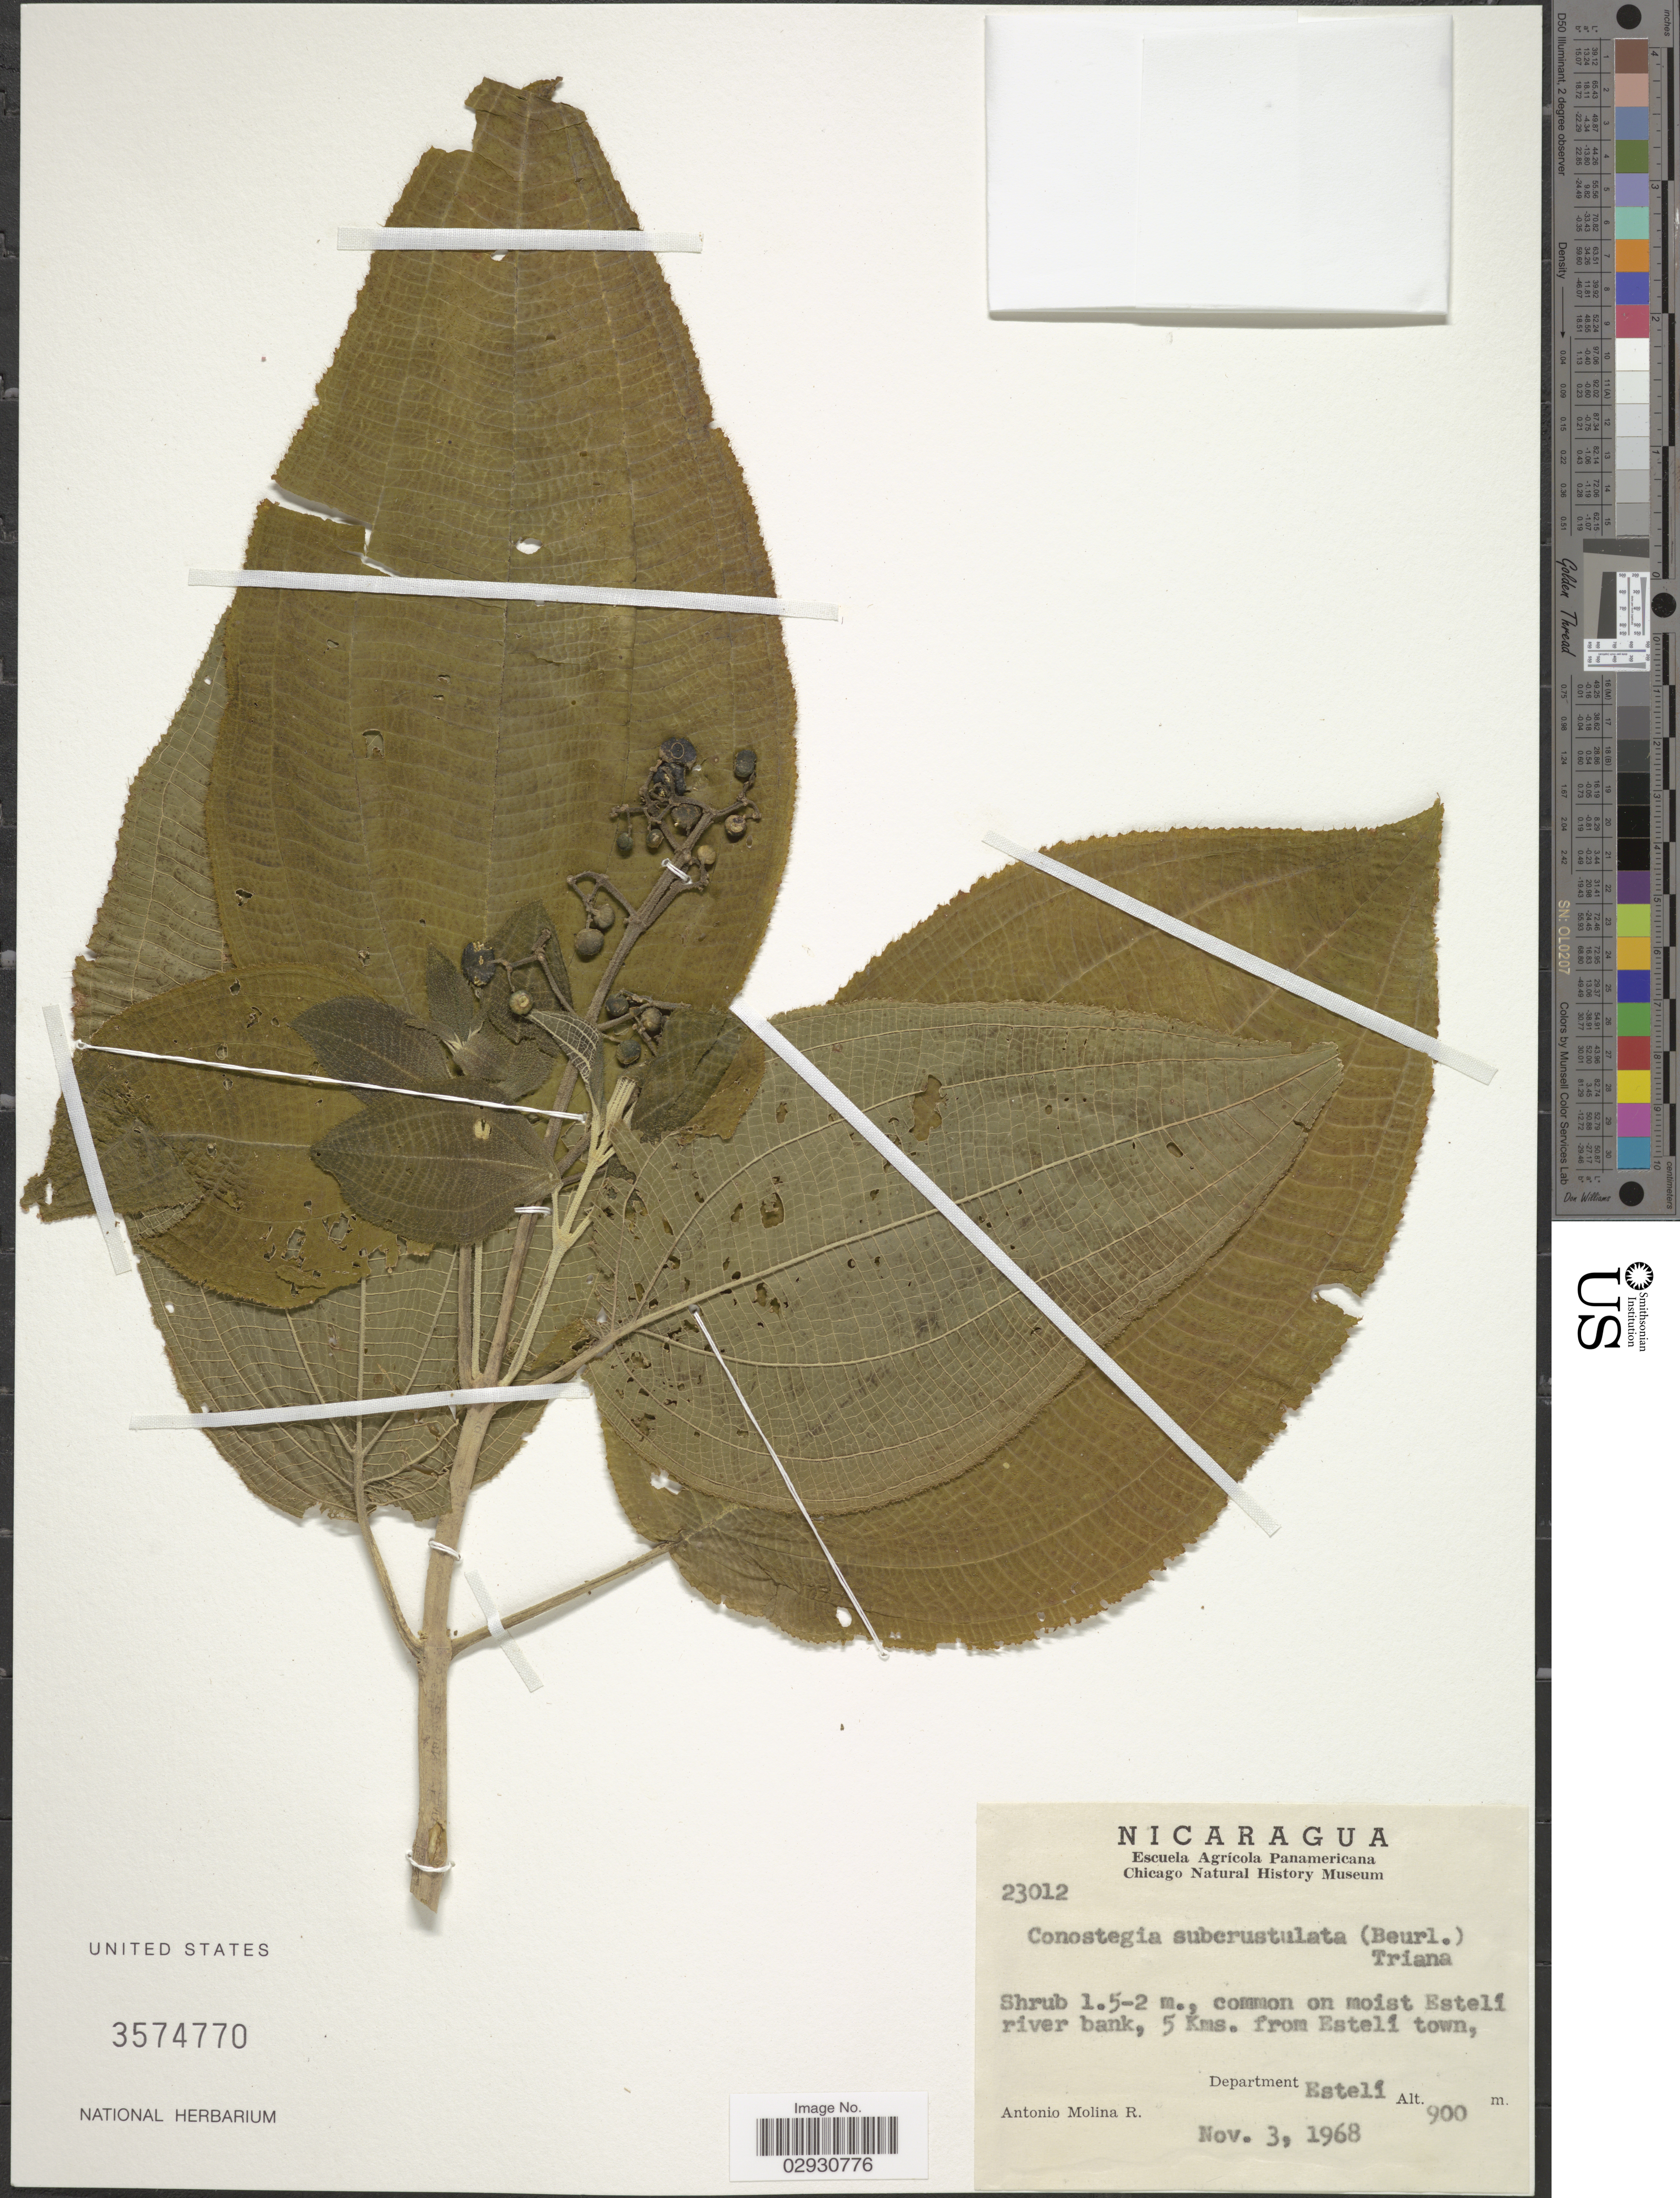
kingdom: Plantae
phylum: Tracheophyta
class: Magnoliopsida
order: Myrtales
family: Melastomataceae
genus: Conostegia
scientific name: Conostegia subcrustulata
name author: (Beurl.) Triana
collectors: A. Molina R.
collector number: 23012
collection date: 1968-11-03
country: Nicaragua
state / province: Esteli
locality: Common on moist Estelí river bank, 5 Kms. from Estelí town, Department Estelí.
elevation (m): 900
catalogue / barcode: US 3574770